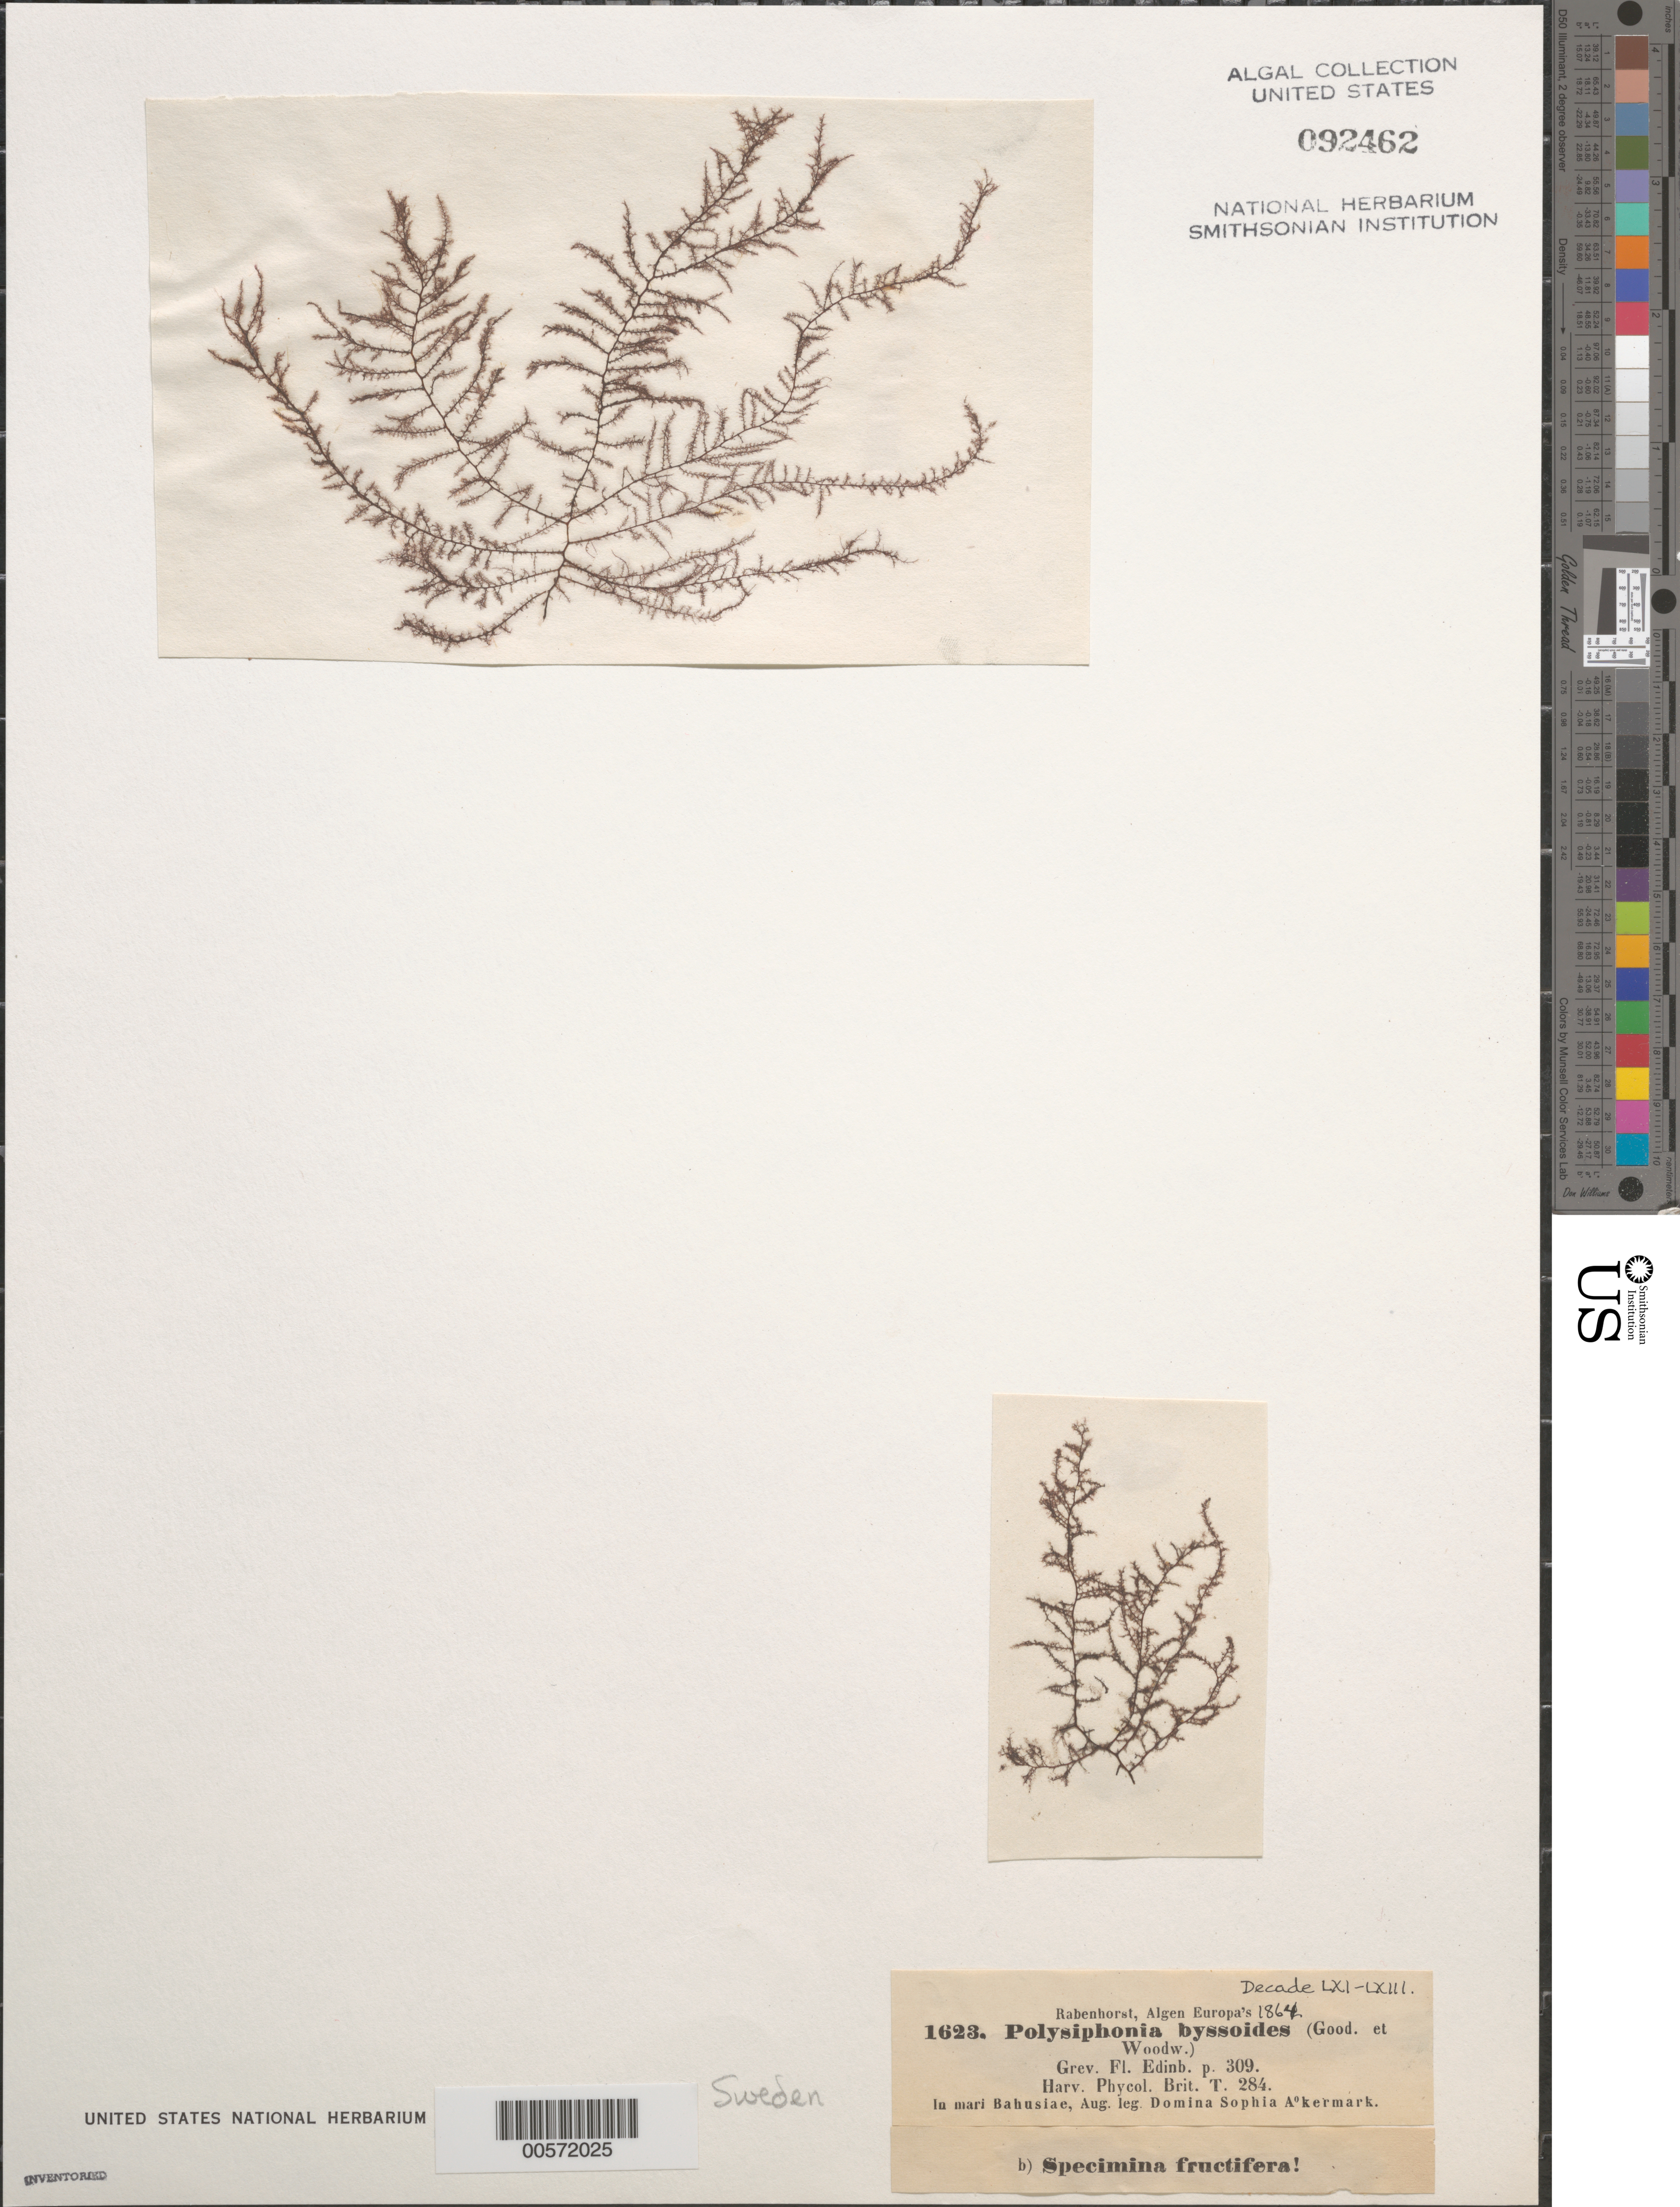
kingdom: Plantae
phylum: Rhodophyta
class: Florideophyceae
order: Ceramiales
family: Rhodomelaceae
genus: Brongniartella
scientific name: Brongniartella byssoides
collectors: S. Akermark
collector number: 1623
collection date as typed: Aug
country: Sweden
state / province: Västra Götaland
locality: Bohus Bay (mari bahusiae)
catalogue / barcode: US 92462